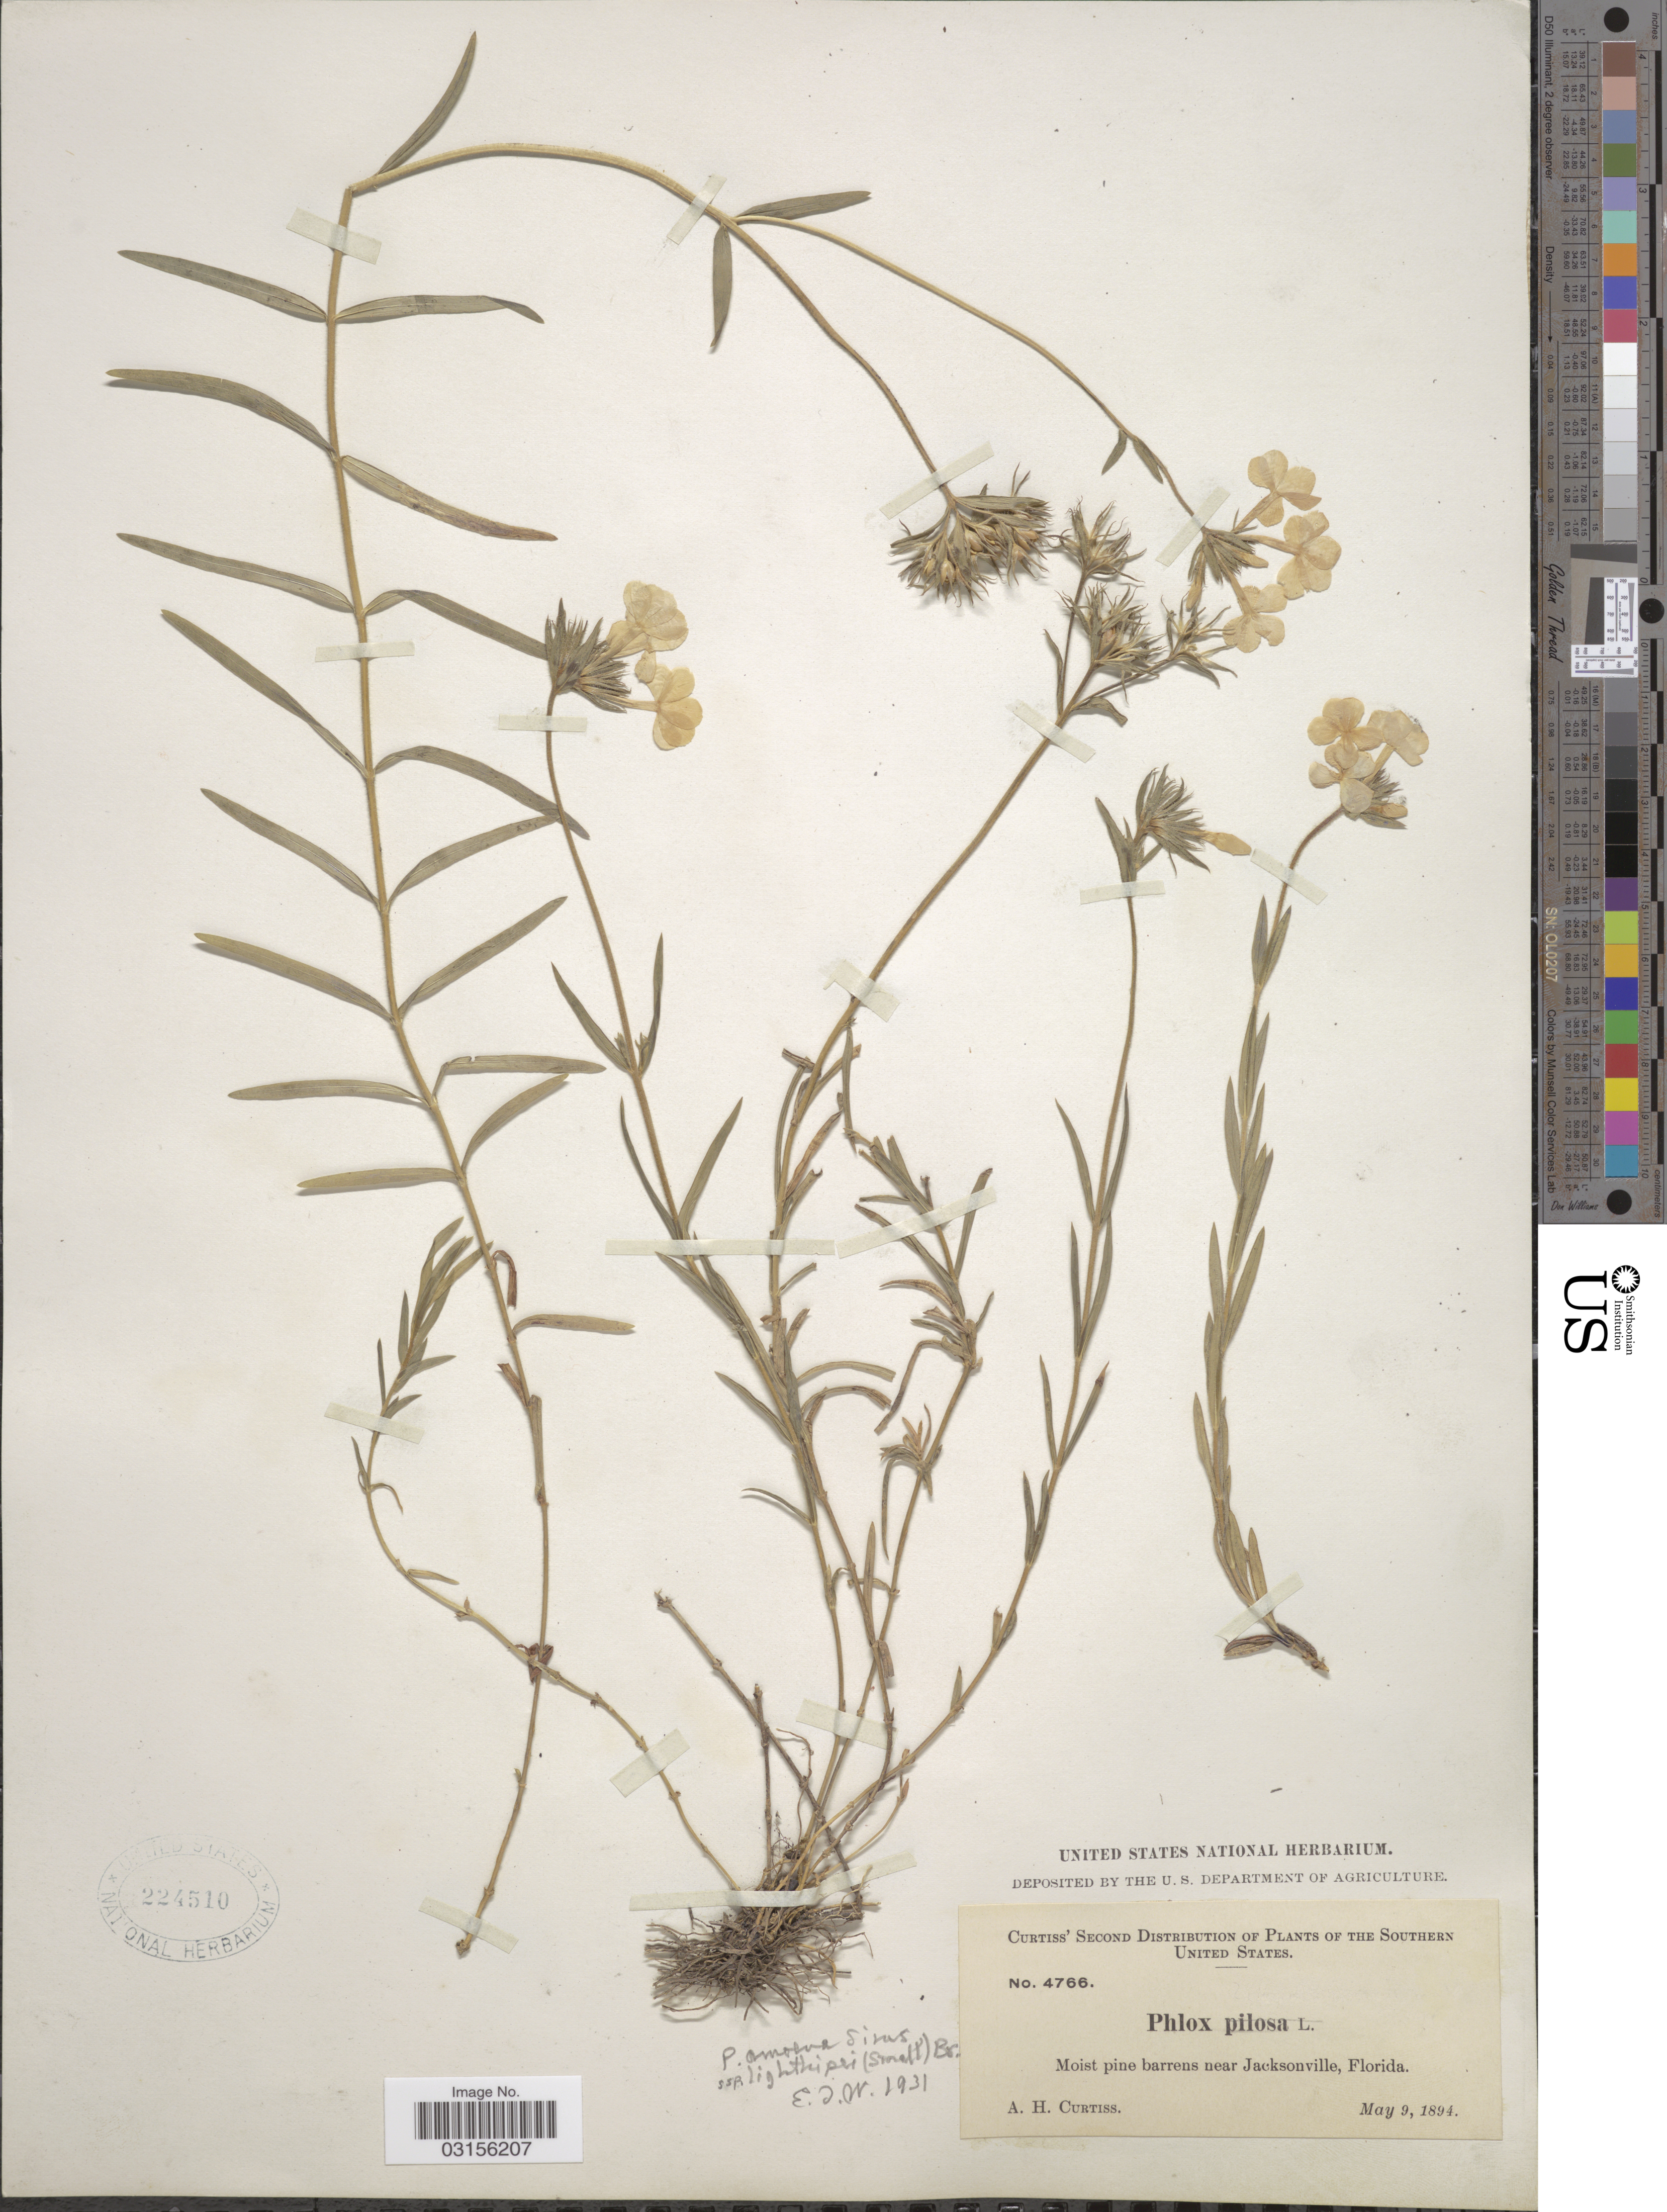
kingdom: Plantae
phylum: Tracheophyta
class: Magnoliopsida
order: Ericales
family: Polemoniaceae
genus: Phlox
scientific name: Phlox amoena subsp. lighthipei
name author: (Small) Wherry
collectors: A. H. Curtiss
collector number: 4766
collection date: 1894-05-09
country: United States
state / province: Florida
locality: Southern United States. Near Jacksonville.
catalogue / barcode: US 224510